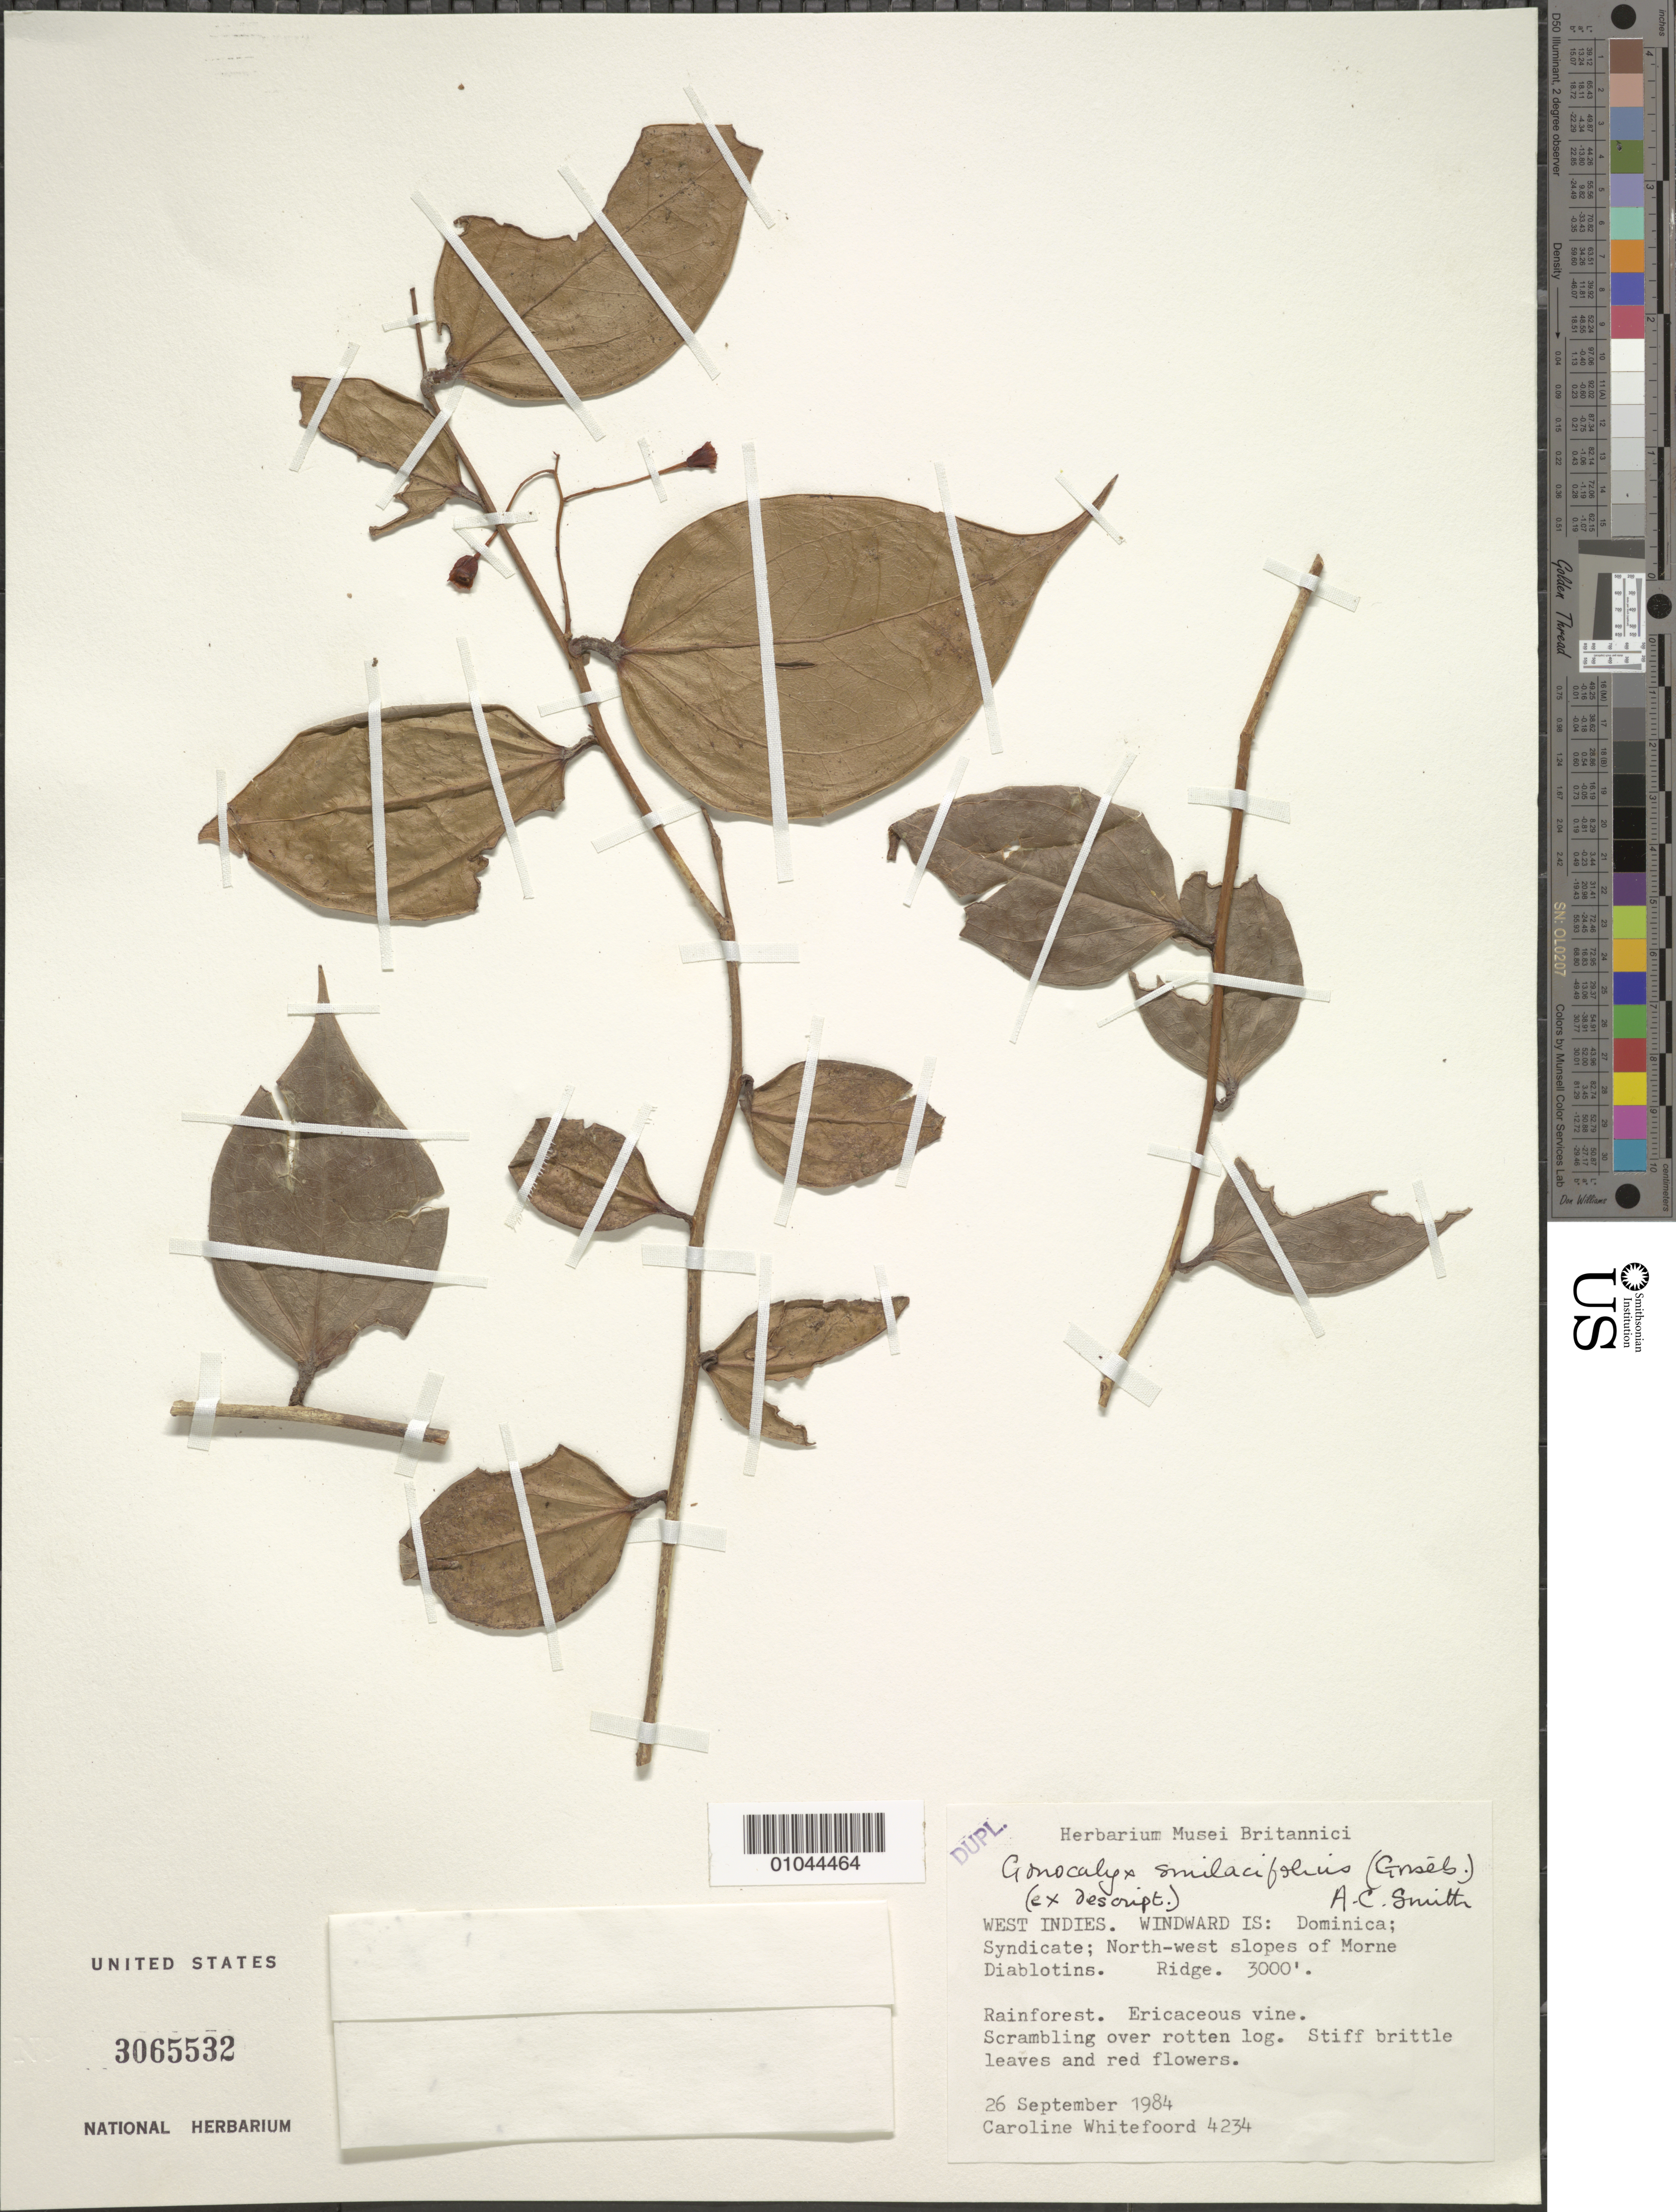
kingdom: Plantae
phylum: Tracheophyta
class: Magnoliopsida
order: Ericales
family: Ericaceae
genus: Gonocalyx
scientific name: Gonocalyx smilacifolius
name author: (Griseb.) A.C. Sm.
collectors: C. Whitefoord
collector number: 4234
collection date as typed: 26 Sep 1984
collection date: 1984-09-26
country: Dominica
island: Dominica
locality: West Indies. Windward is: Dominica; Syndicate; North-west slopes of Morne Diablotins. Ridge. 3000'.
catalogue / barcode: US 3065532